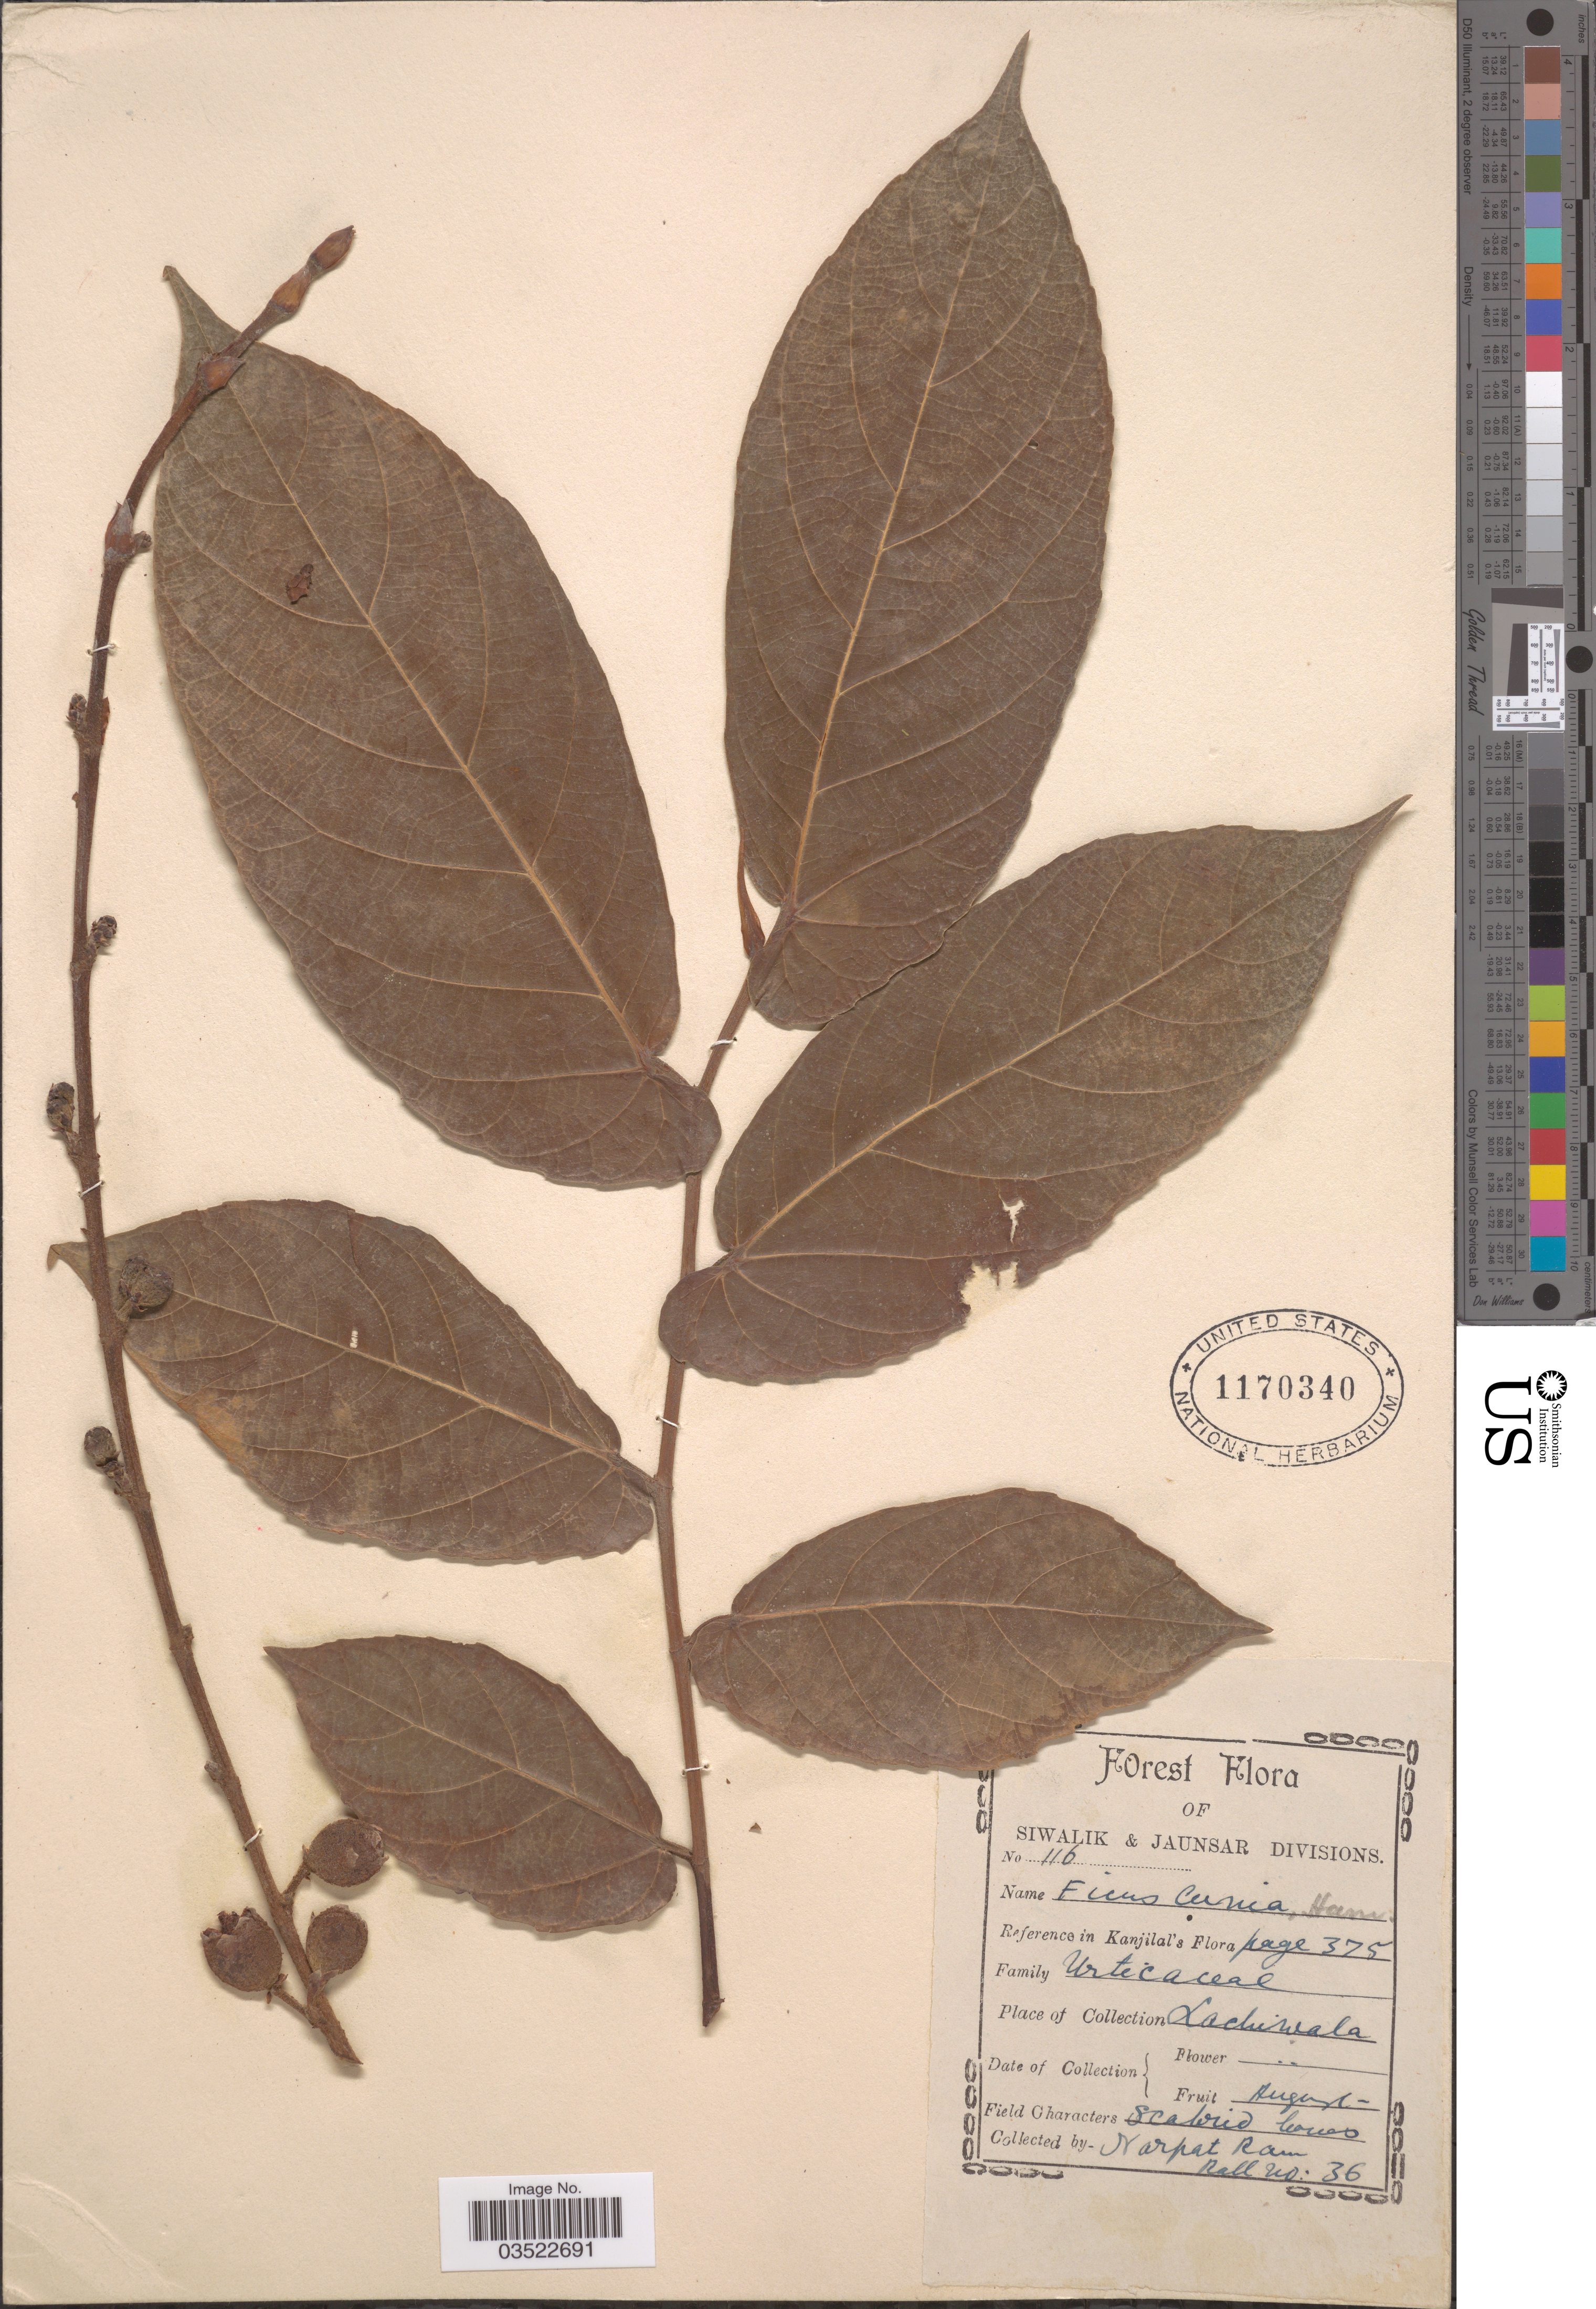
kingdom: Plantae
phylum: Tracheophyta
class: Magnoliopsida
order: Rosales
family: Moraceae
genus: Ficus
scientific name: Ficus semicordata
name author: Buch.-Ham. ex Sm.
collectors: N. Ram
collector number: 116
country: India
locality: Siwalik & Jaunsar Divisions. Lachiwala.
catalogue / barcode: US 1170340